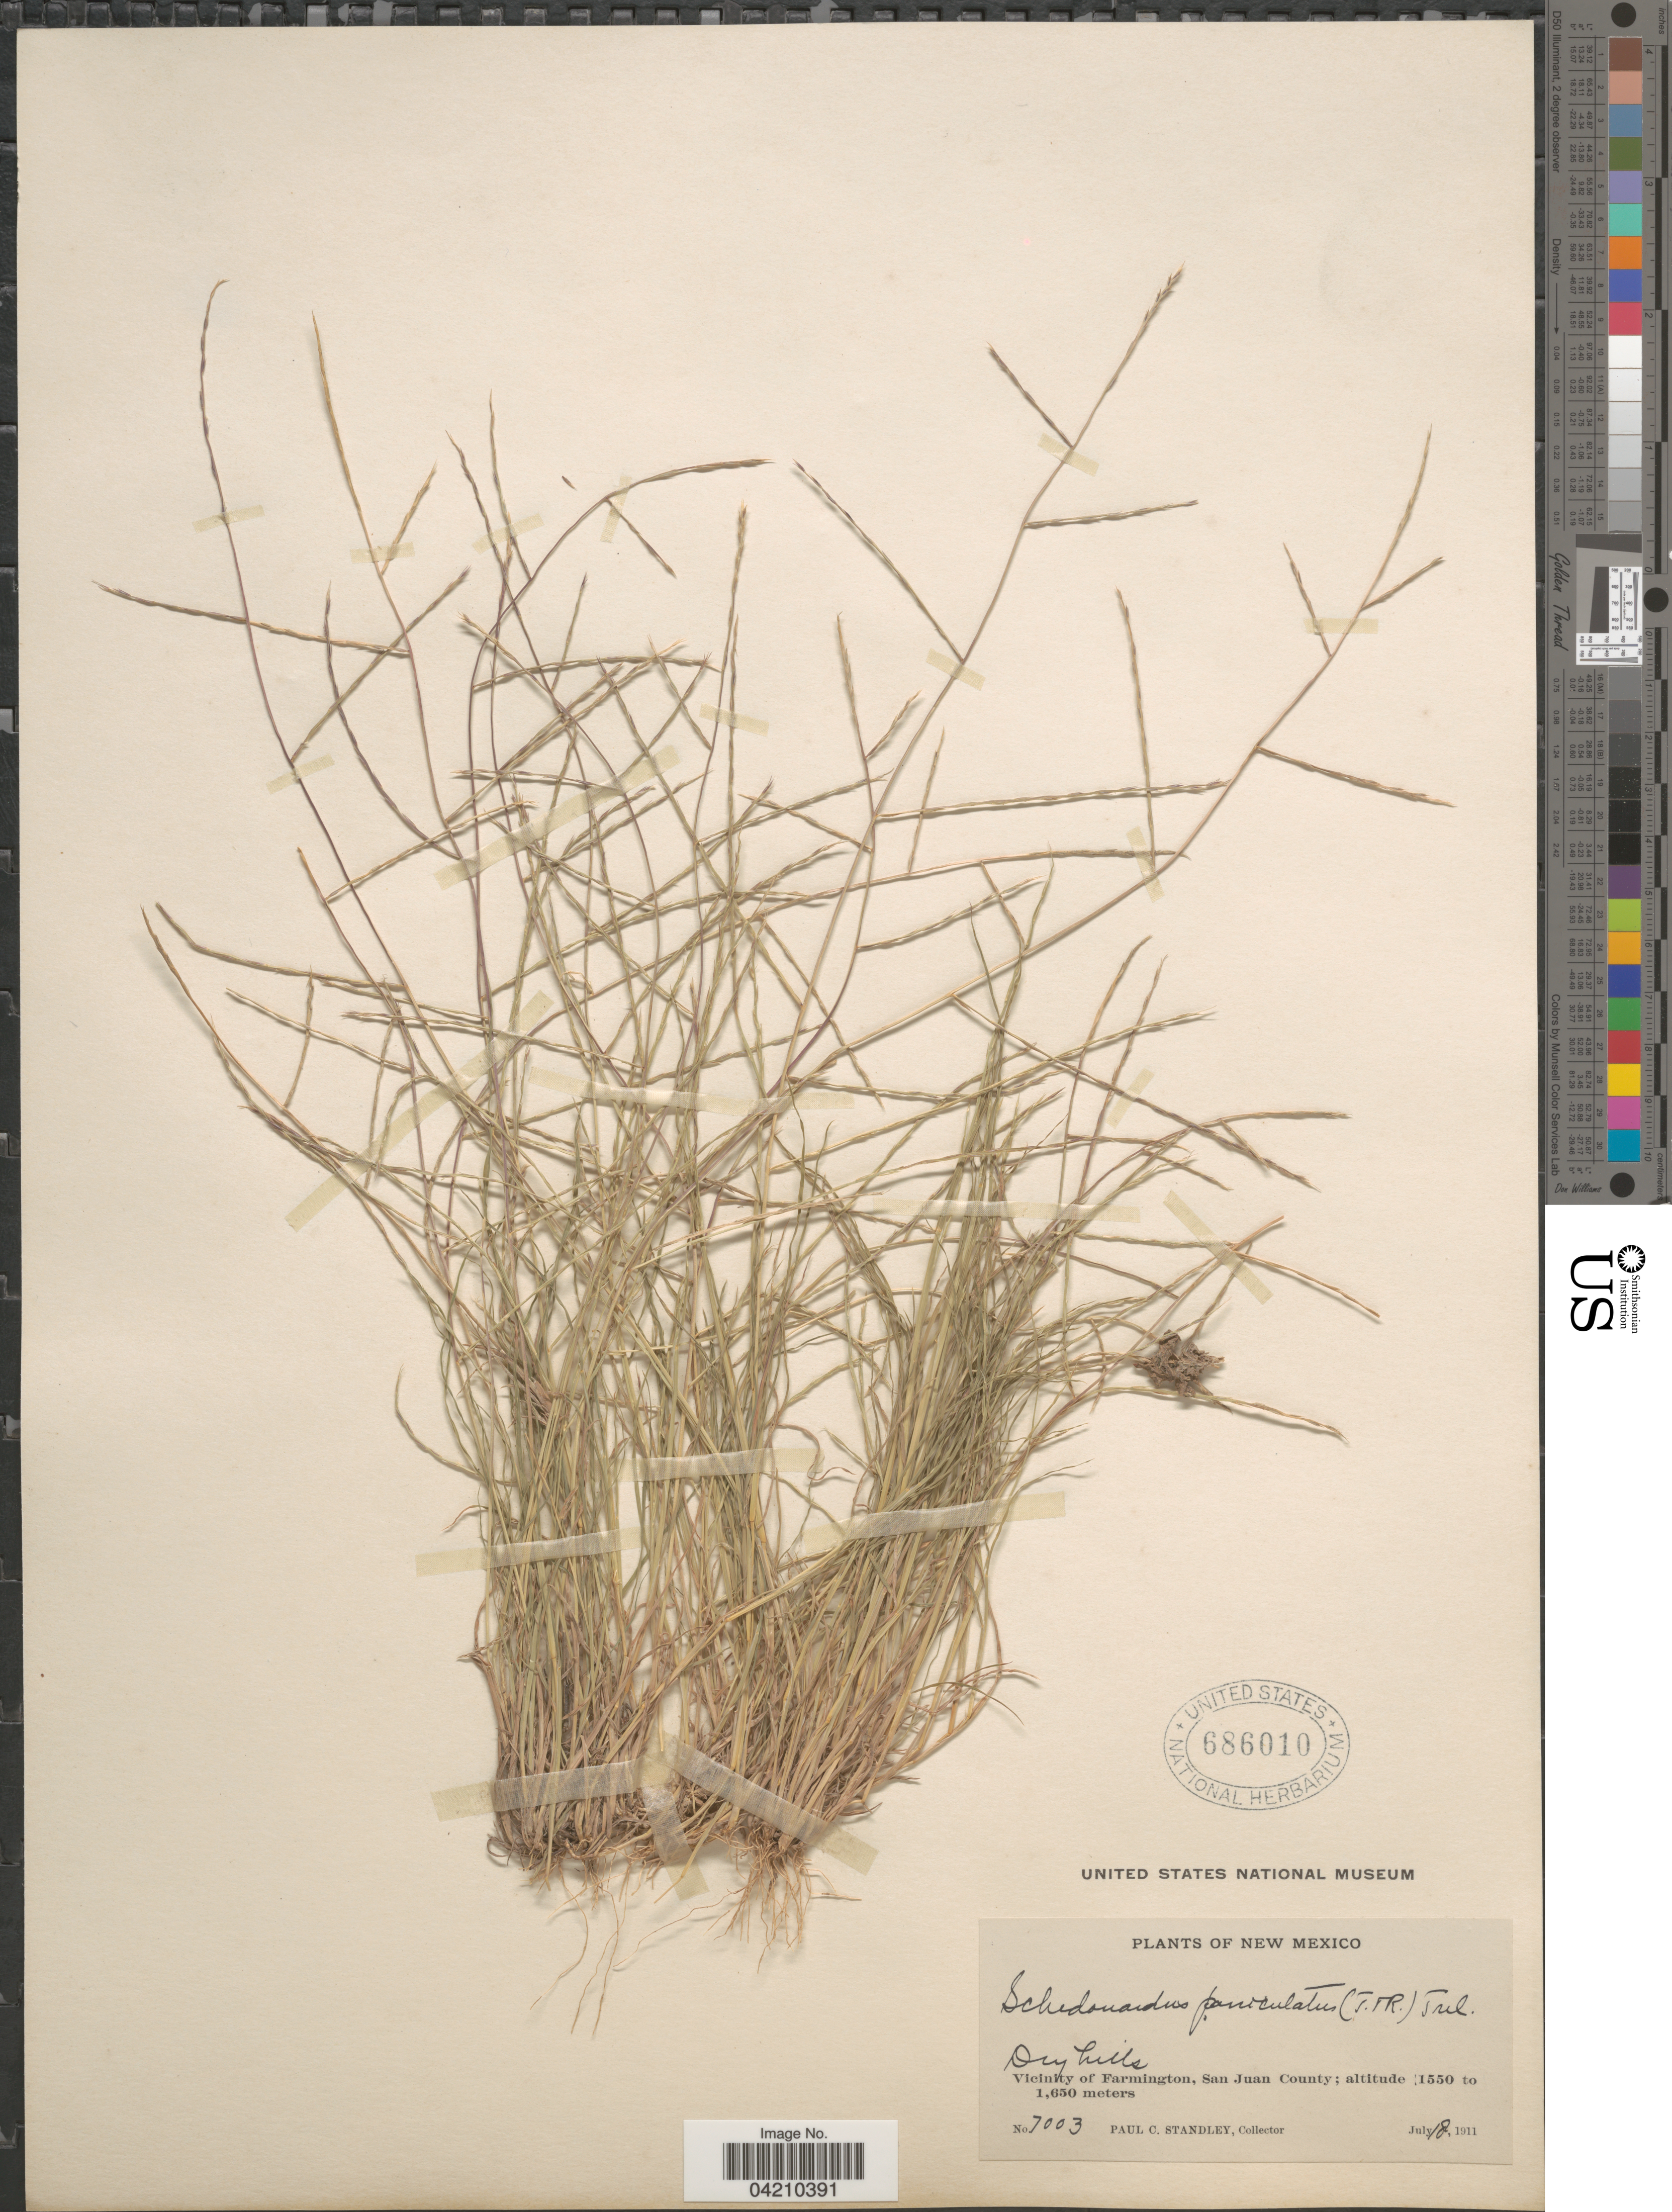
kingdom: Plantae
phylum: Tracheophyta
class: Liliopsida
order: Poales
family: Poaceae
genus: Muhlenbergia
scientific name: Muhlenbergia paniculata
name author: (Nutt.) Columbus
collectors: P. C. Standley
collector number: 7003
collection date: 1911-07-18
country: United States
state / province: New Mexico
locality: Vicinity of Farmington, San Juan County.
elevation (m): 1550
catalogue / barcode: US 686010